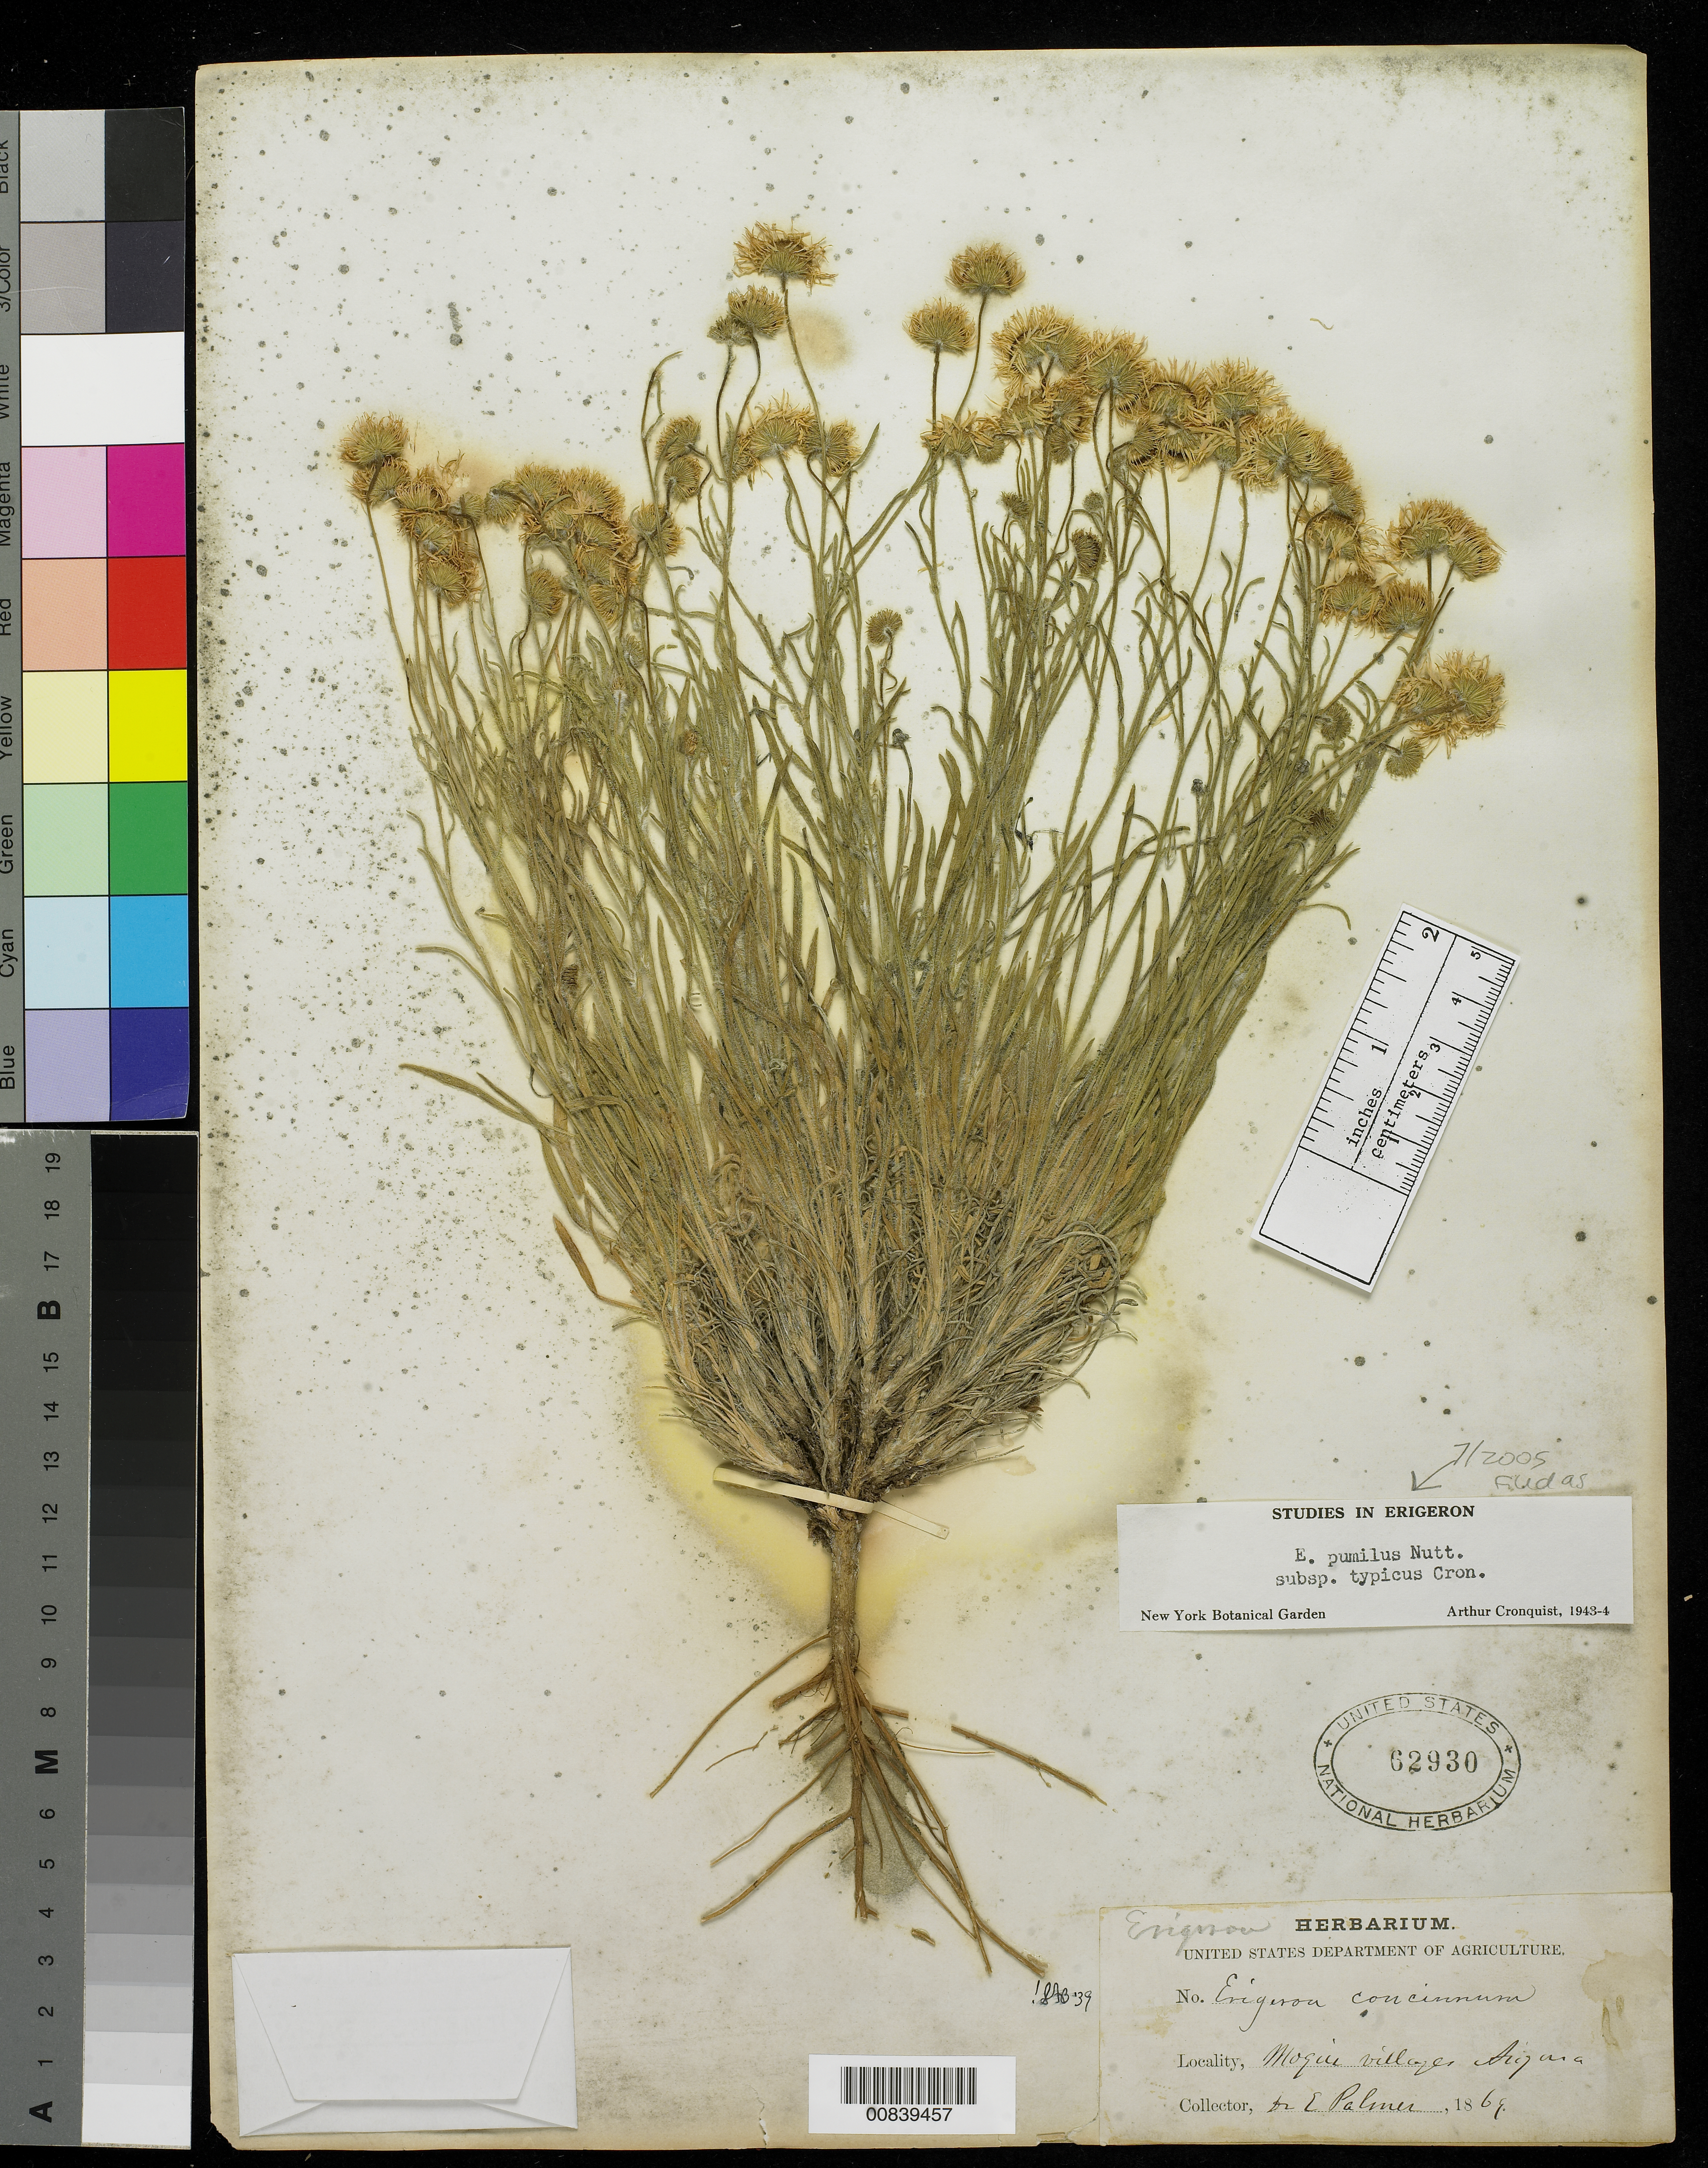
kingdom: Plantae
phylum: Tracheophyta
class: Magnoliopsida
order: Asterales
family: Asteraceae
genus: Erigeron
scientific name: Erigeron pumilus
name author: Nutt.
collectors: E. Palmer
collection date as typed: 1869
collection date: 1869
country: United States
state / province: Arizona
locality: Moqui villages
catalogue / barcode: US 62930